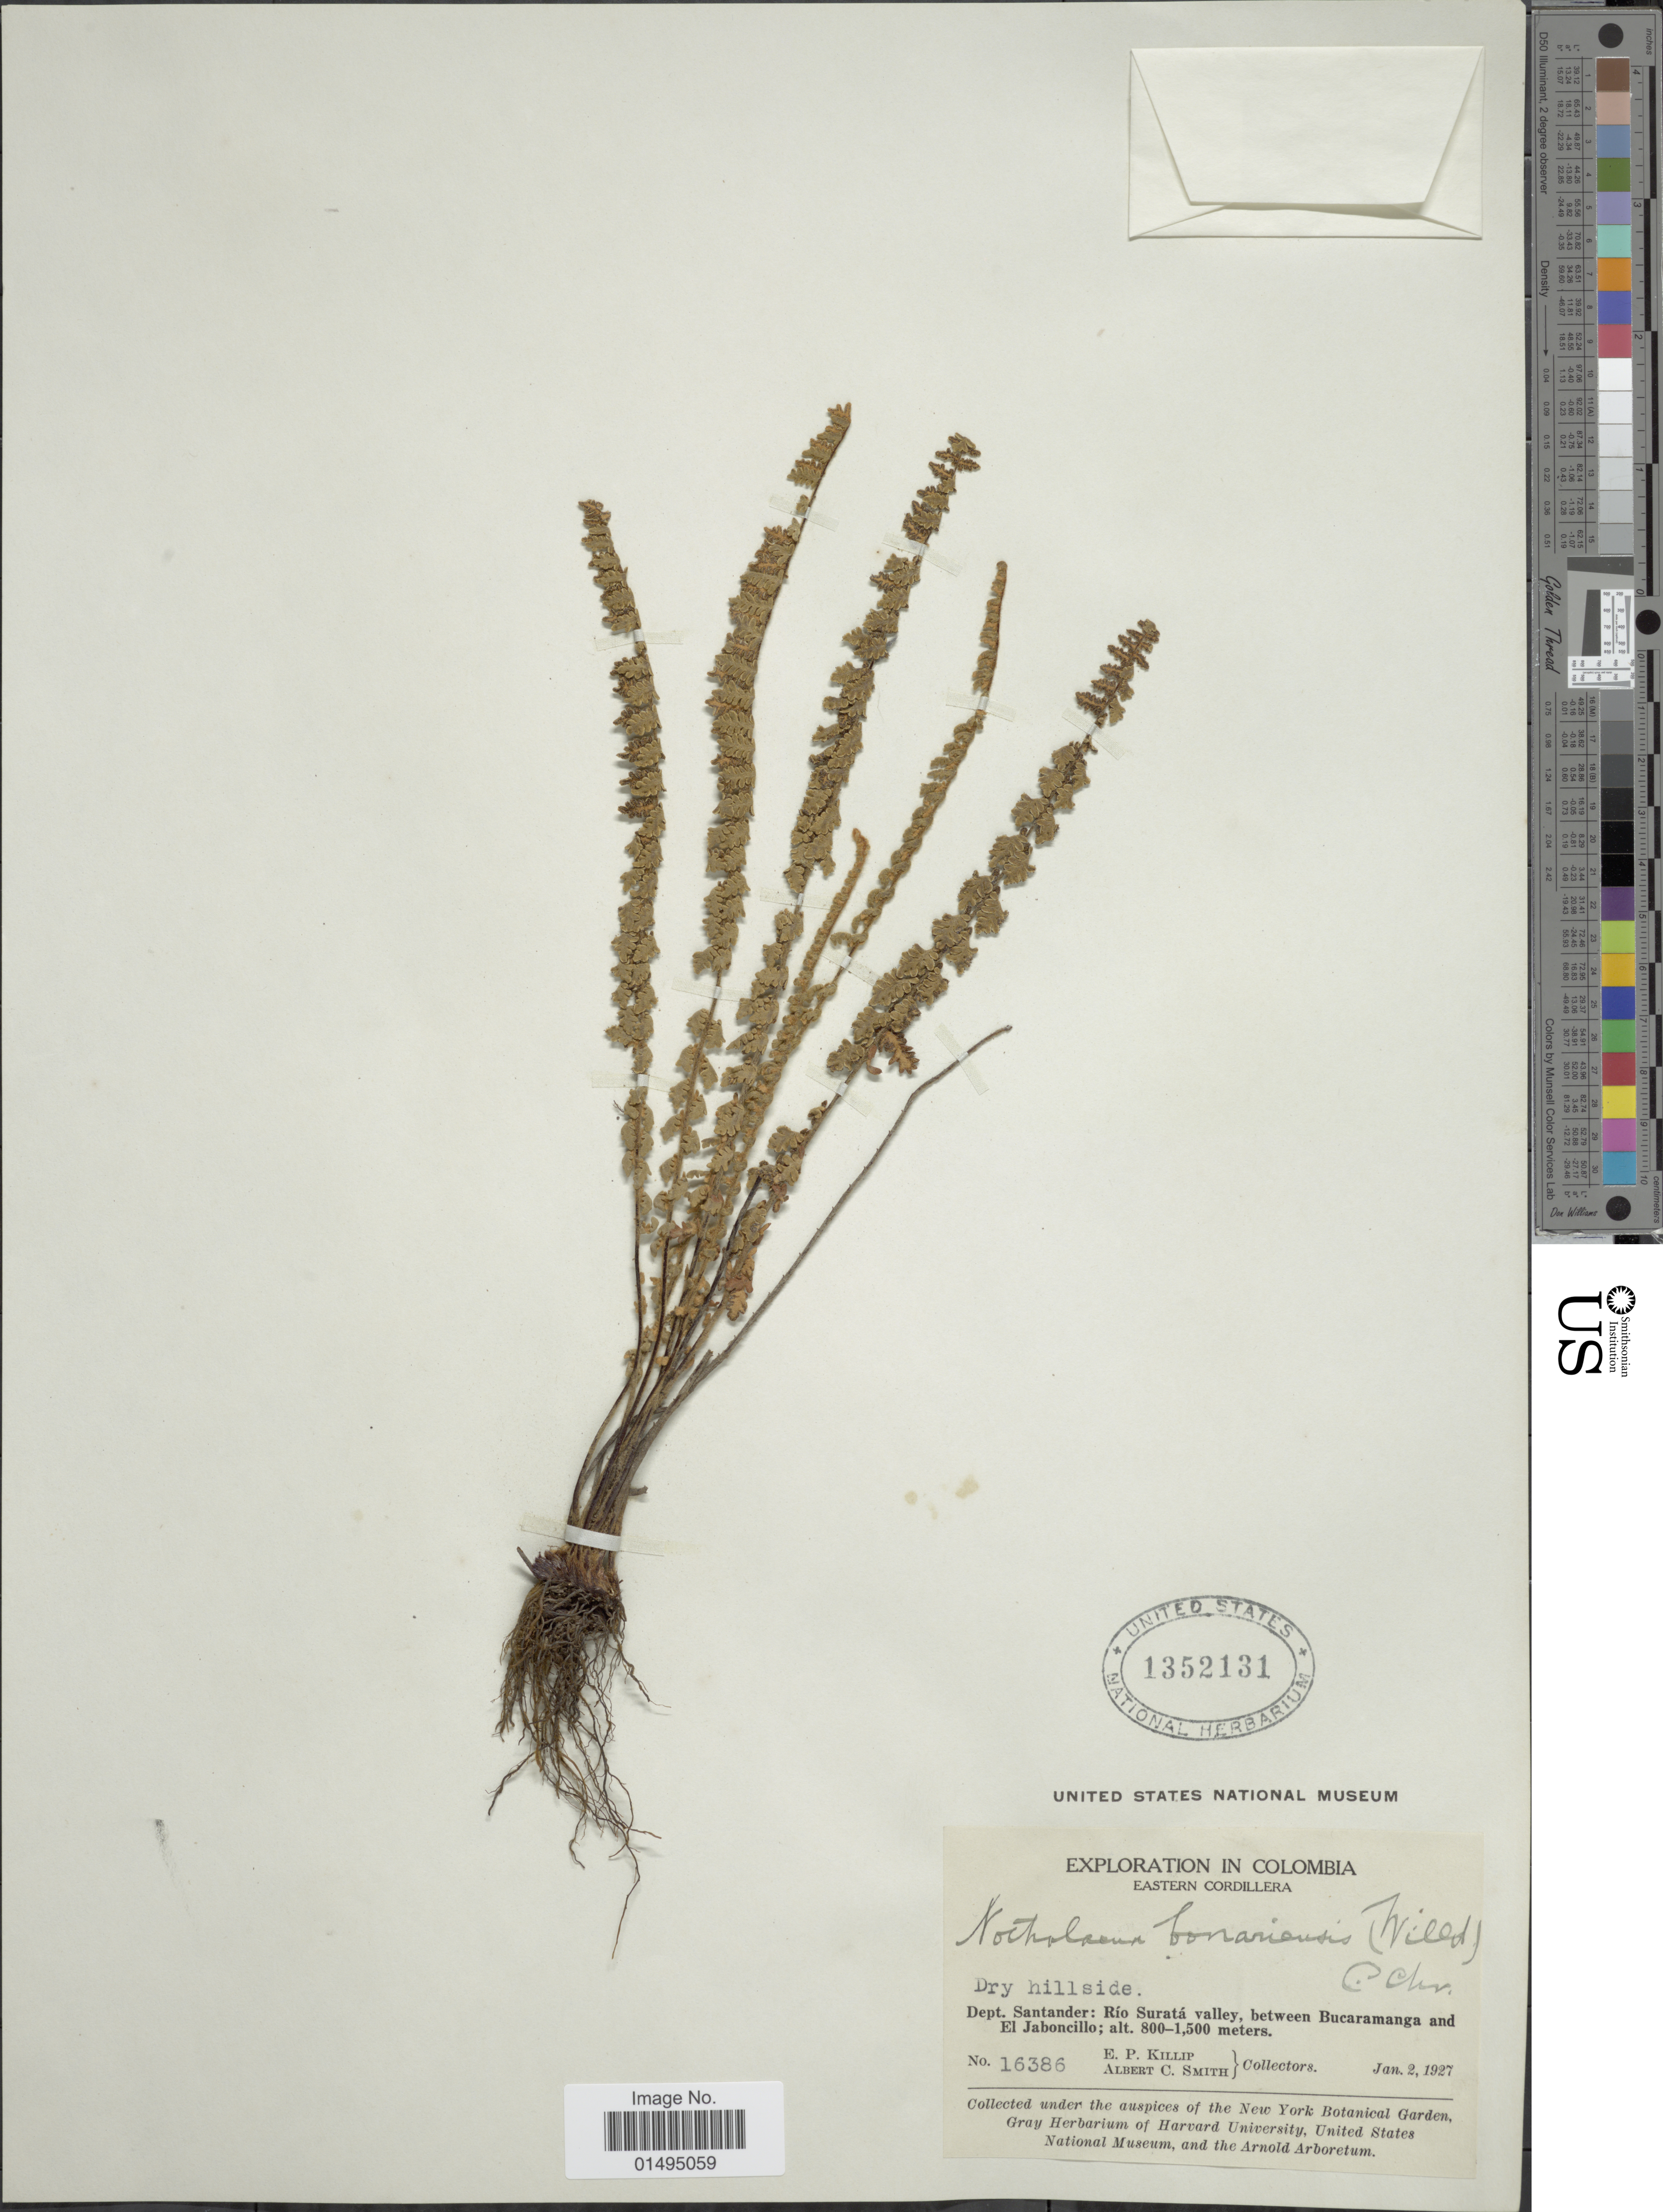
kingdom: Plantae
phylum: Tracheophyta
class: Polypodiopsida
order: Polypodiales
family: Pteridaceae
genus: Myriopteris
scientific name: Myriopteris aurea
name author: (Poir.) Grusz & Windham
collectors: E. P. Killip & A. C. Smith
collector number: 16386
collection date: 1927-01-02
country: Colombia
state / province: Santander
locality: Eastern Cordillera, Dept. Santander: Rio Surata valley, between Bucaramanga and El Jaboncillo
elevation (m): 800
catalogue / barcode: US 1352131